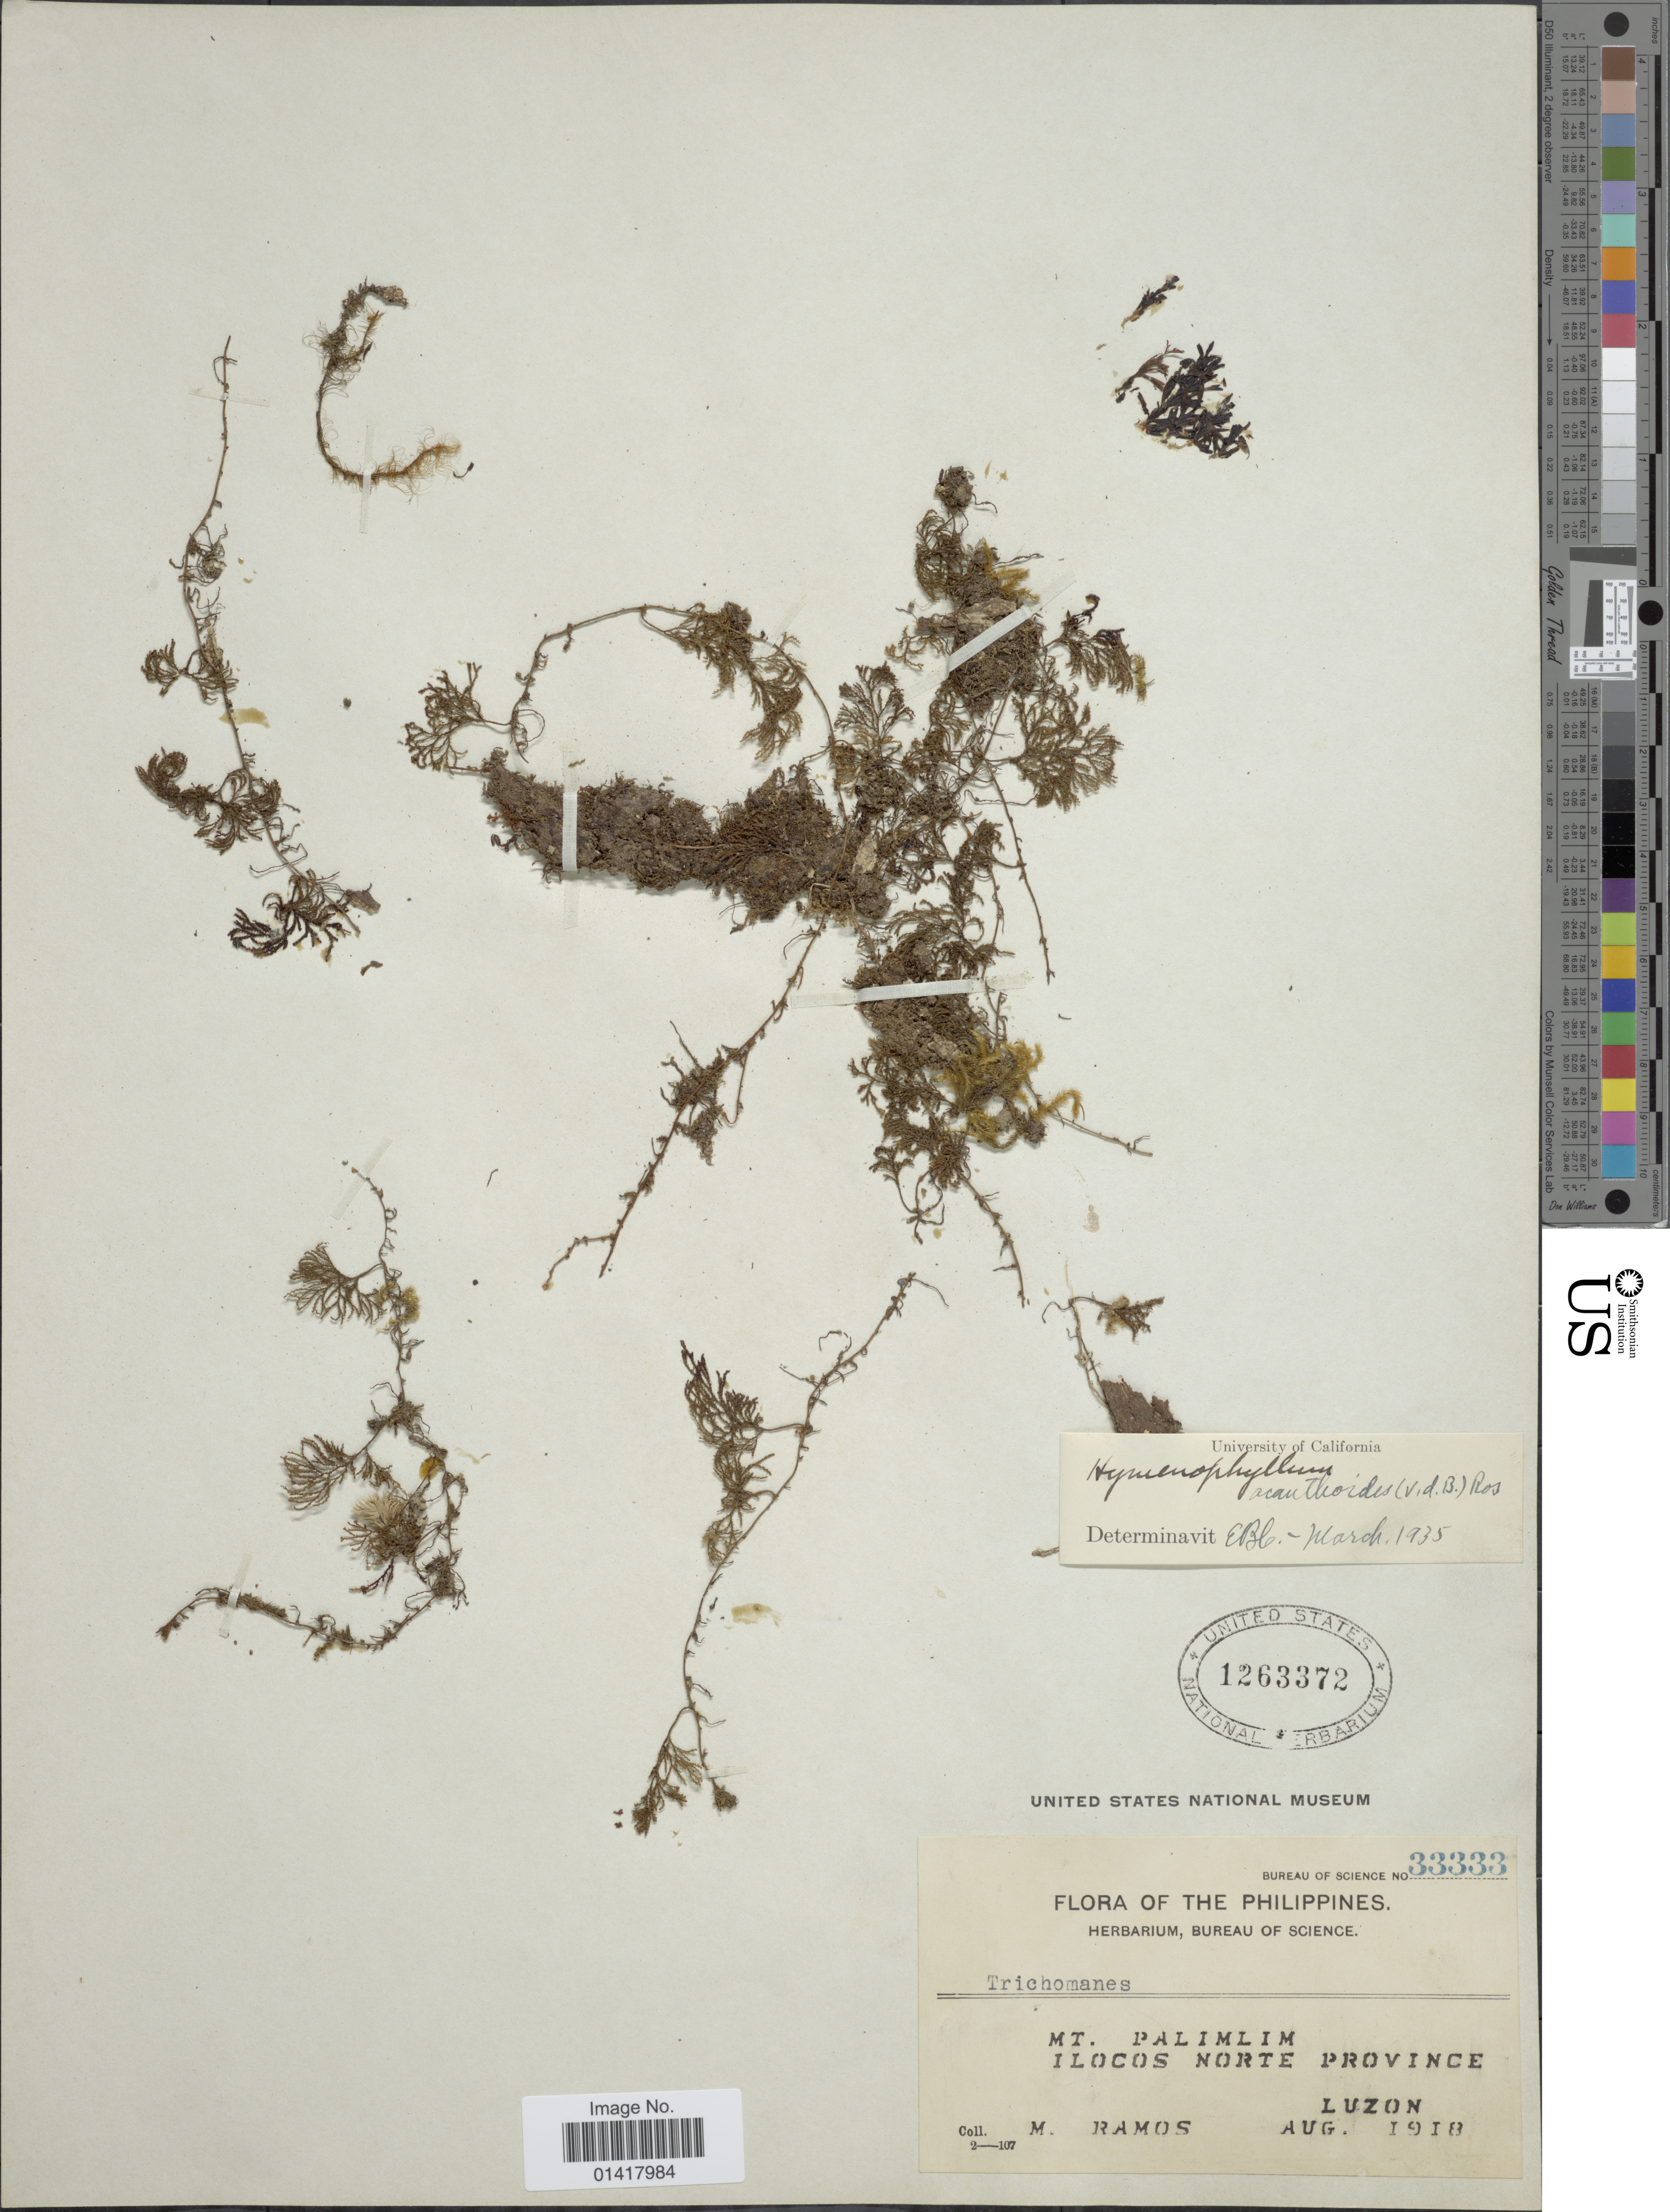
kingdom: Plantae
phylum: Tracheophyta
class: Polypodiopsida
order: Hymenophyllales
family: Hymenophyllaceae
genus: Hymenophyllum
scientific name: Hymenophyllum acanthoides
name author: (Bosch) Rosenst.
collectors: M. Ramos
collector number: Bureau of Science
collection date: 1918-08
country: Philippines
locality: Luzon. Mt. Palimlim. Ilocos Norte Province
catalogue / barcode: US 1263372